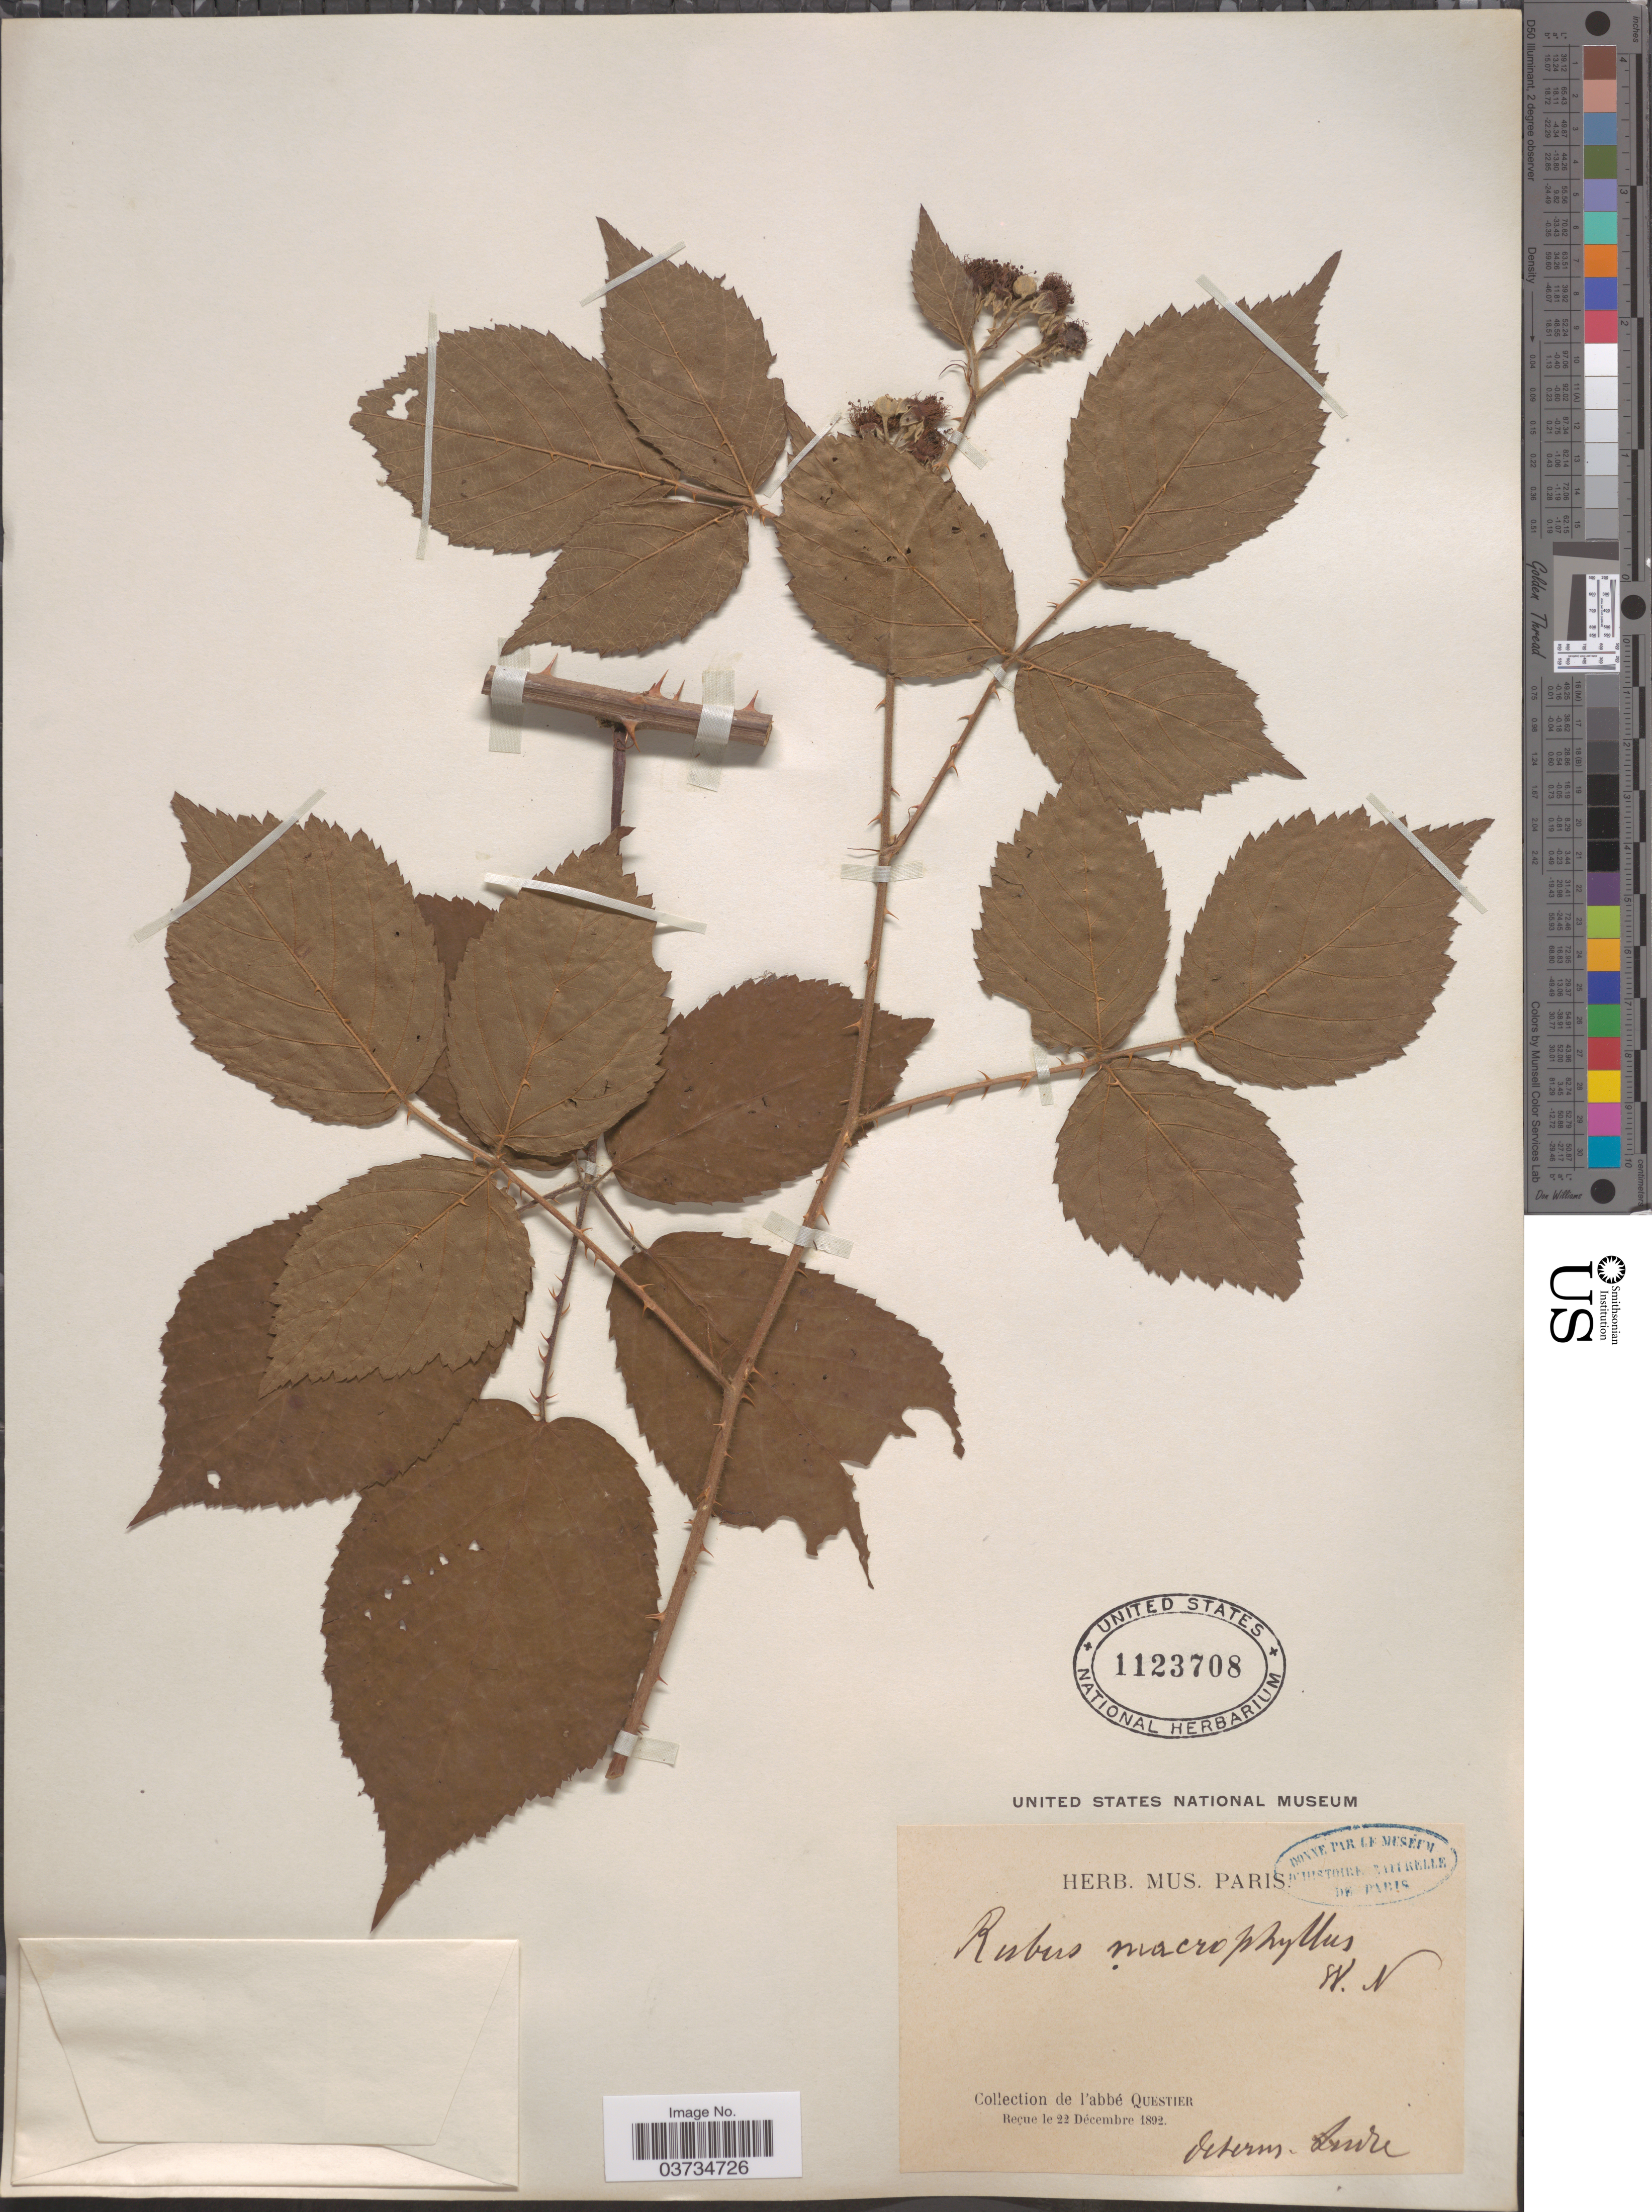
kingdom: Plantae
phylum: Tracheophyta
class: Magnoliopsida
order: Rosales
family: Rosaceae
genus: Rubus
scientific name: Rubus macrophyllus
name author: Weihe & Nees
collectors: A. Questier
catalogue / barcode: US 1123708